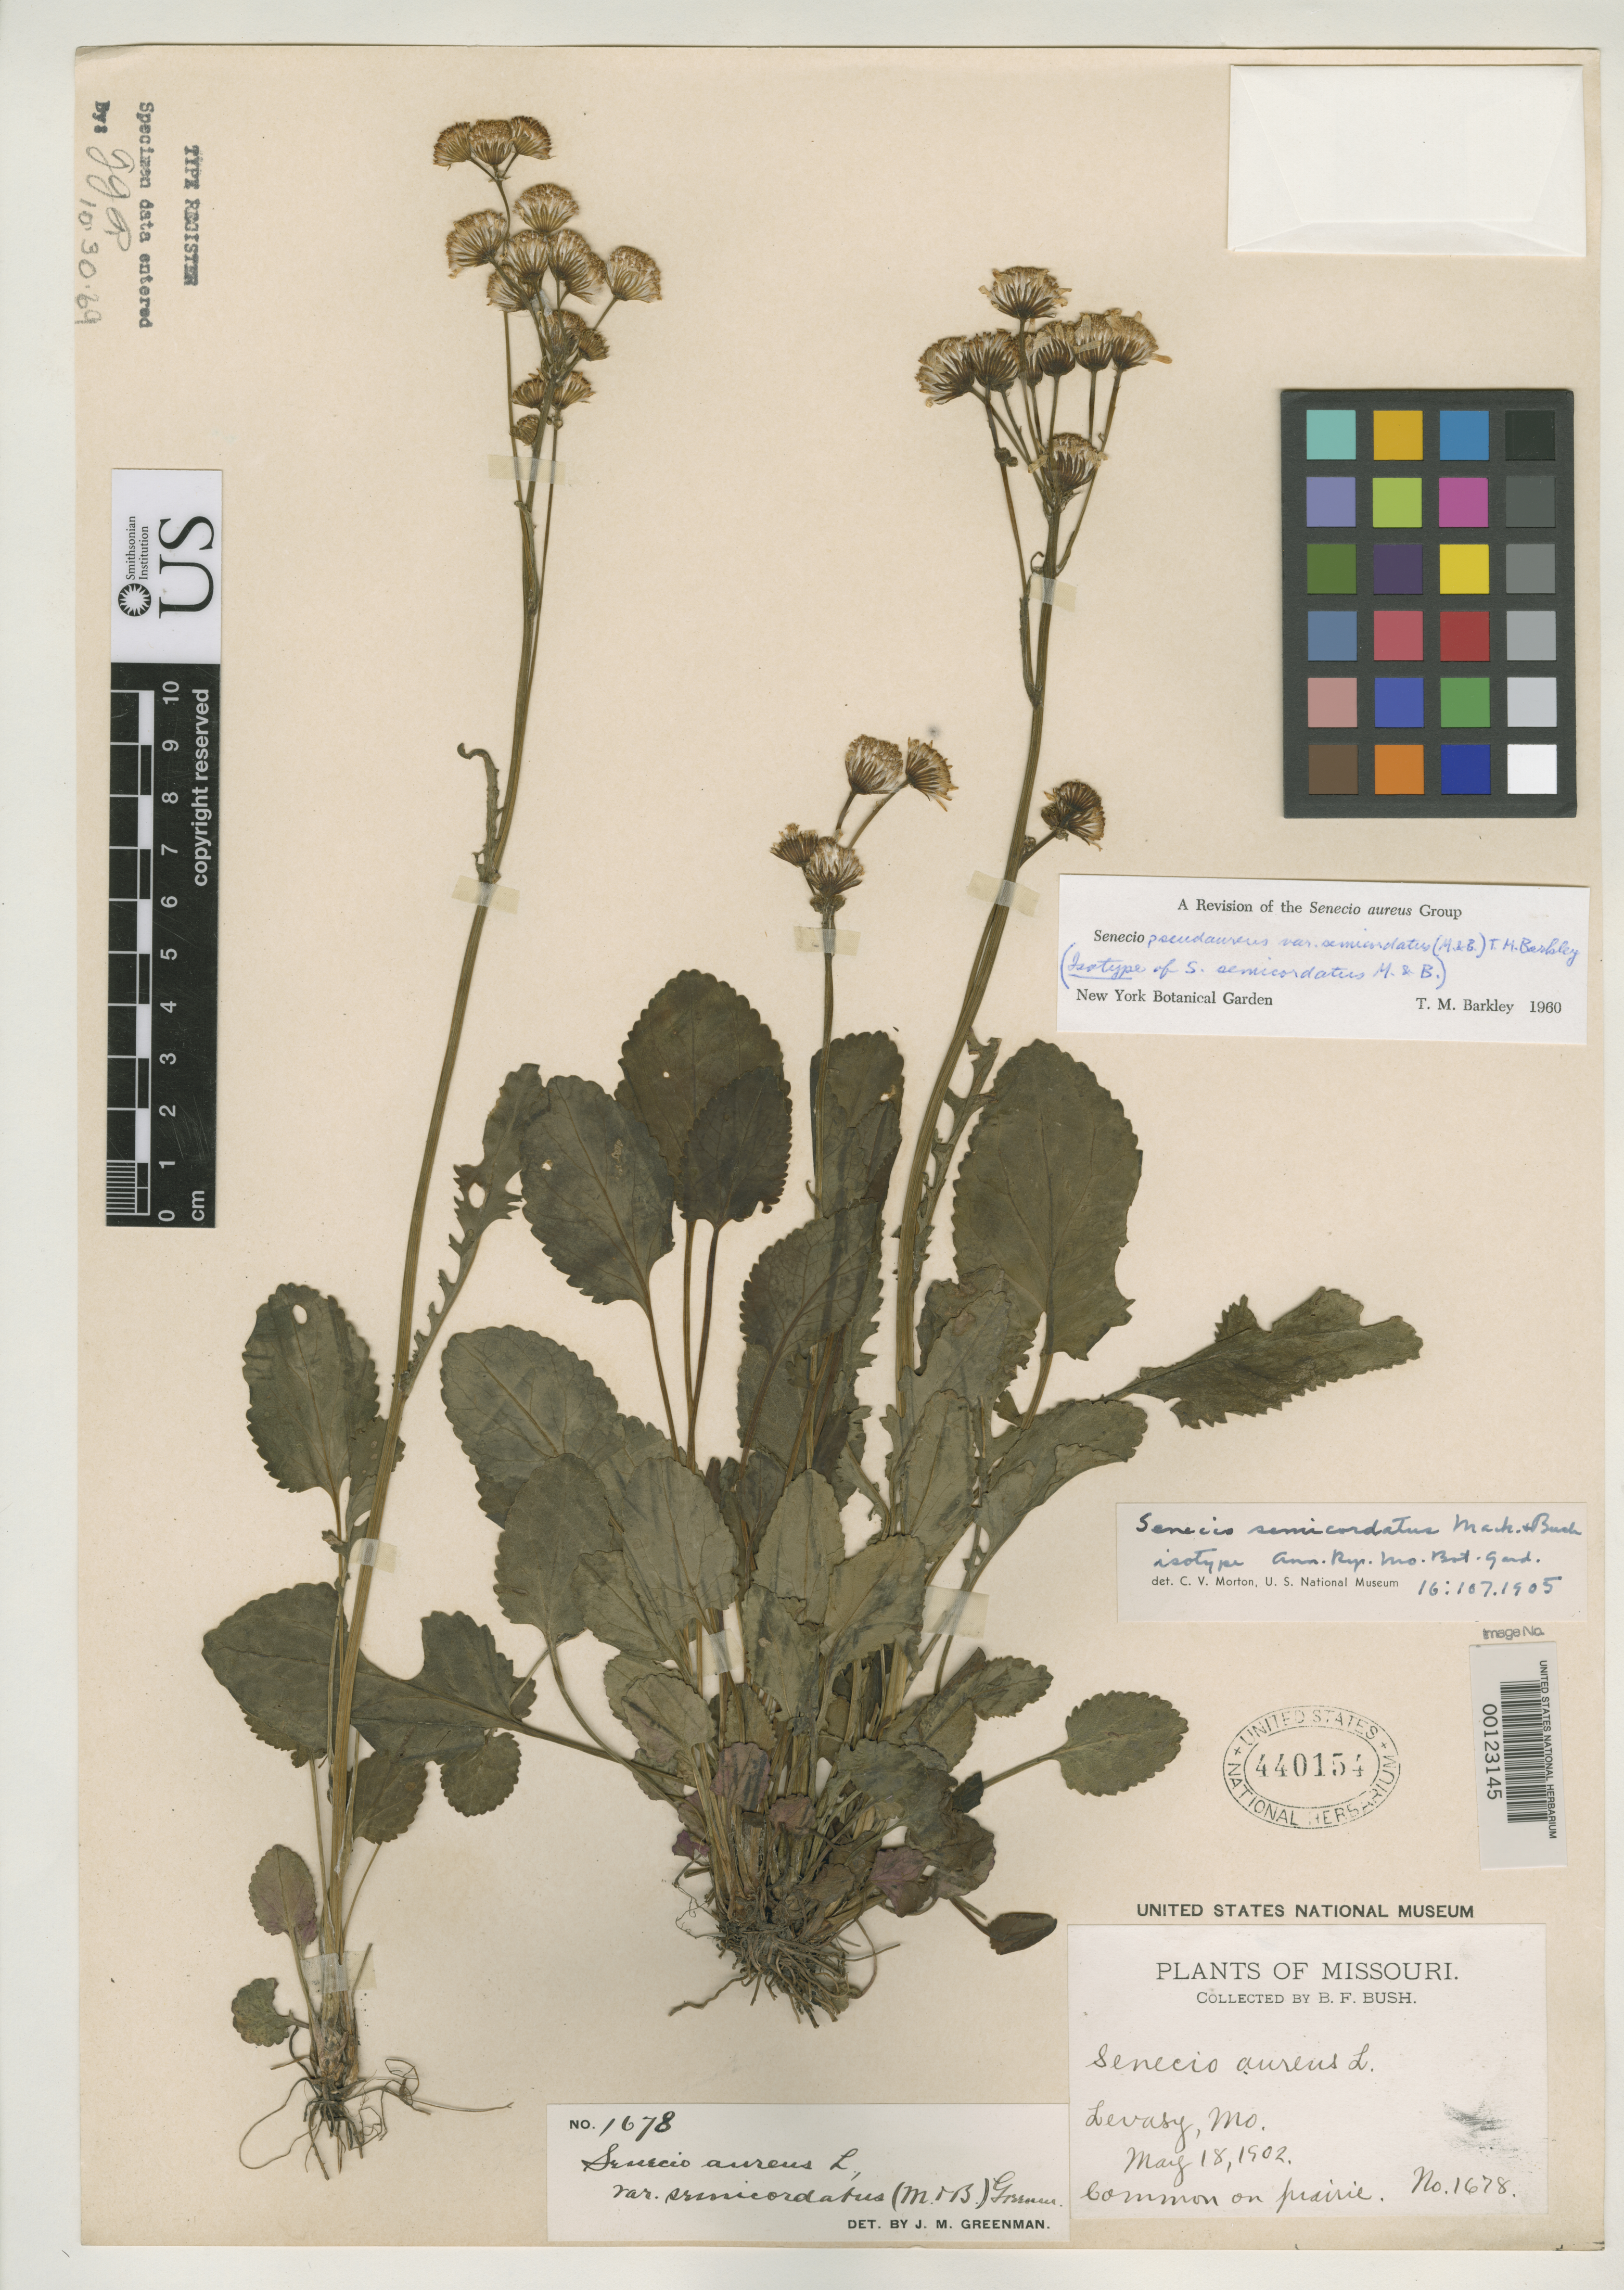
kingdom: Plantae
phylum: Tracheophyta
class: Magnoliopsida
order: Asterales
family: Asteraceae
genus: Senecio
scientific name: Senecio semicordatus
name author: Mack. & Bush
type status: Isotype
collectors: B. F. Bush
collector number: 1678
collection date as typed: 18 May 1902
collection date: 1902-05-18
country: United States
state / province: Missouri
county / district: Jackson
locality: Levasy.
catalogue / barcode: US 440154